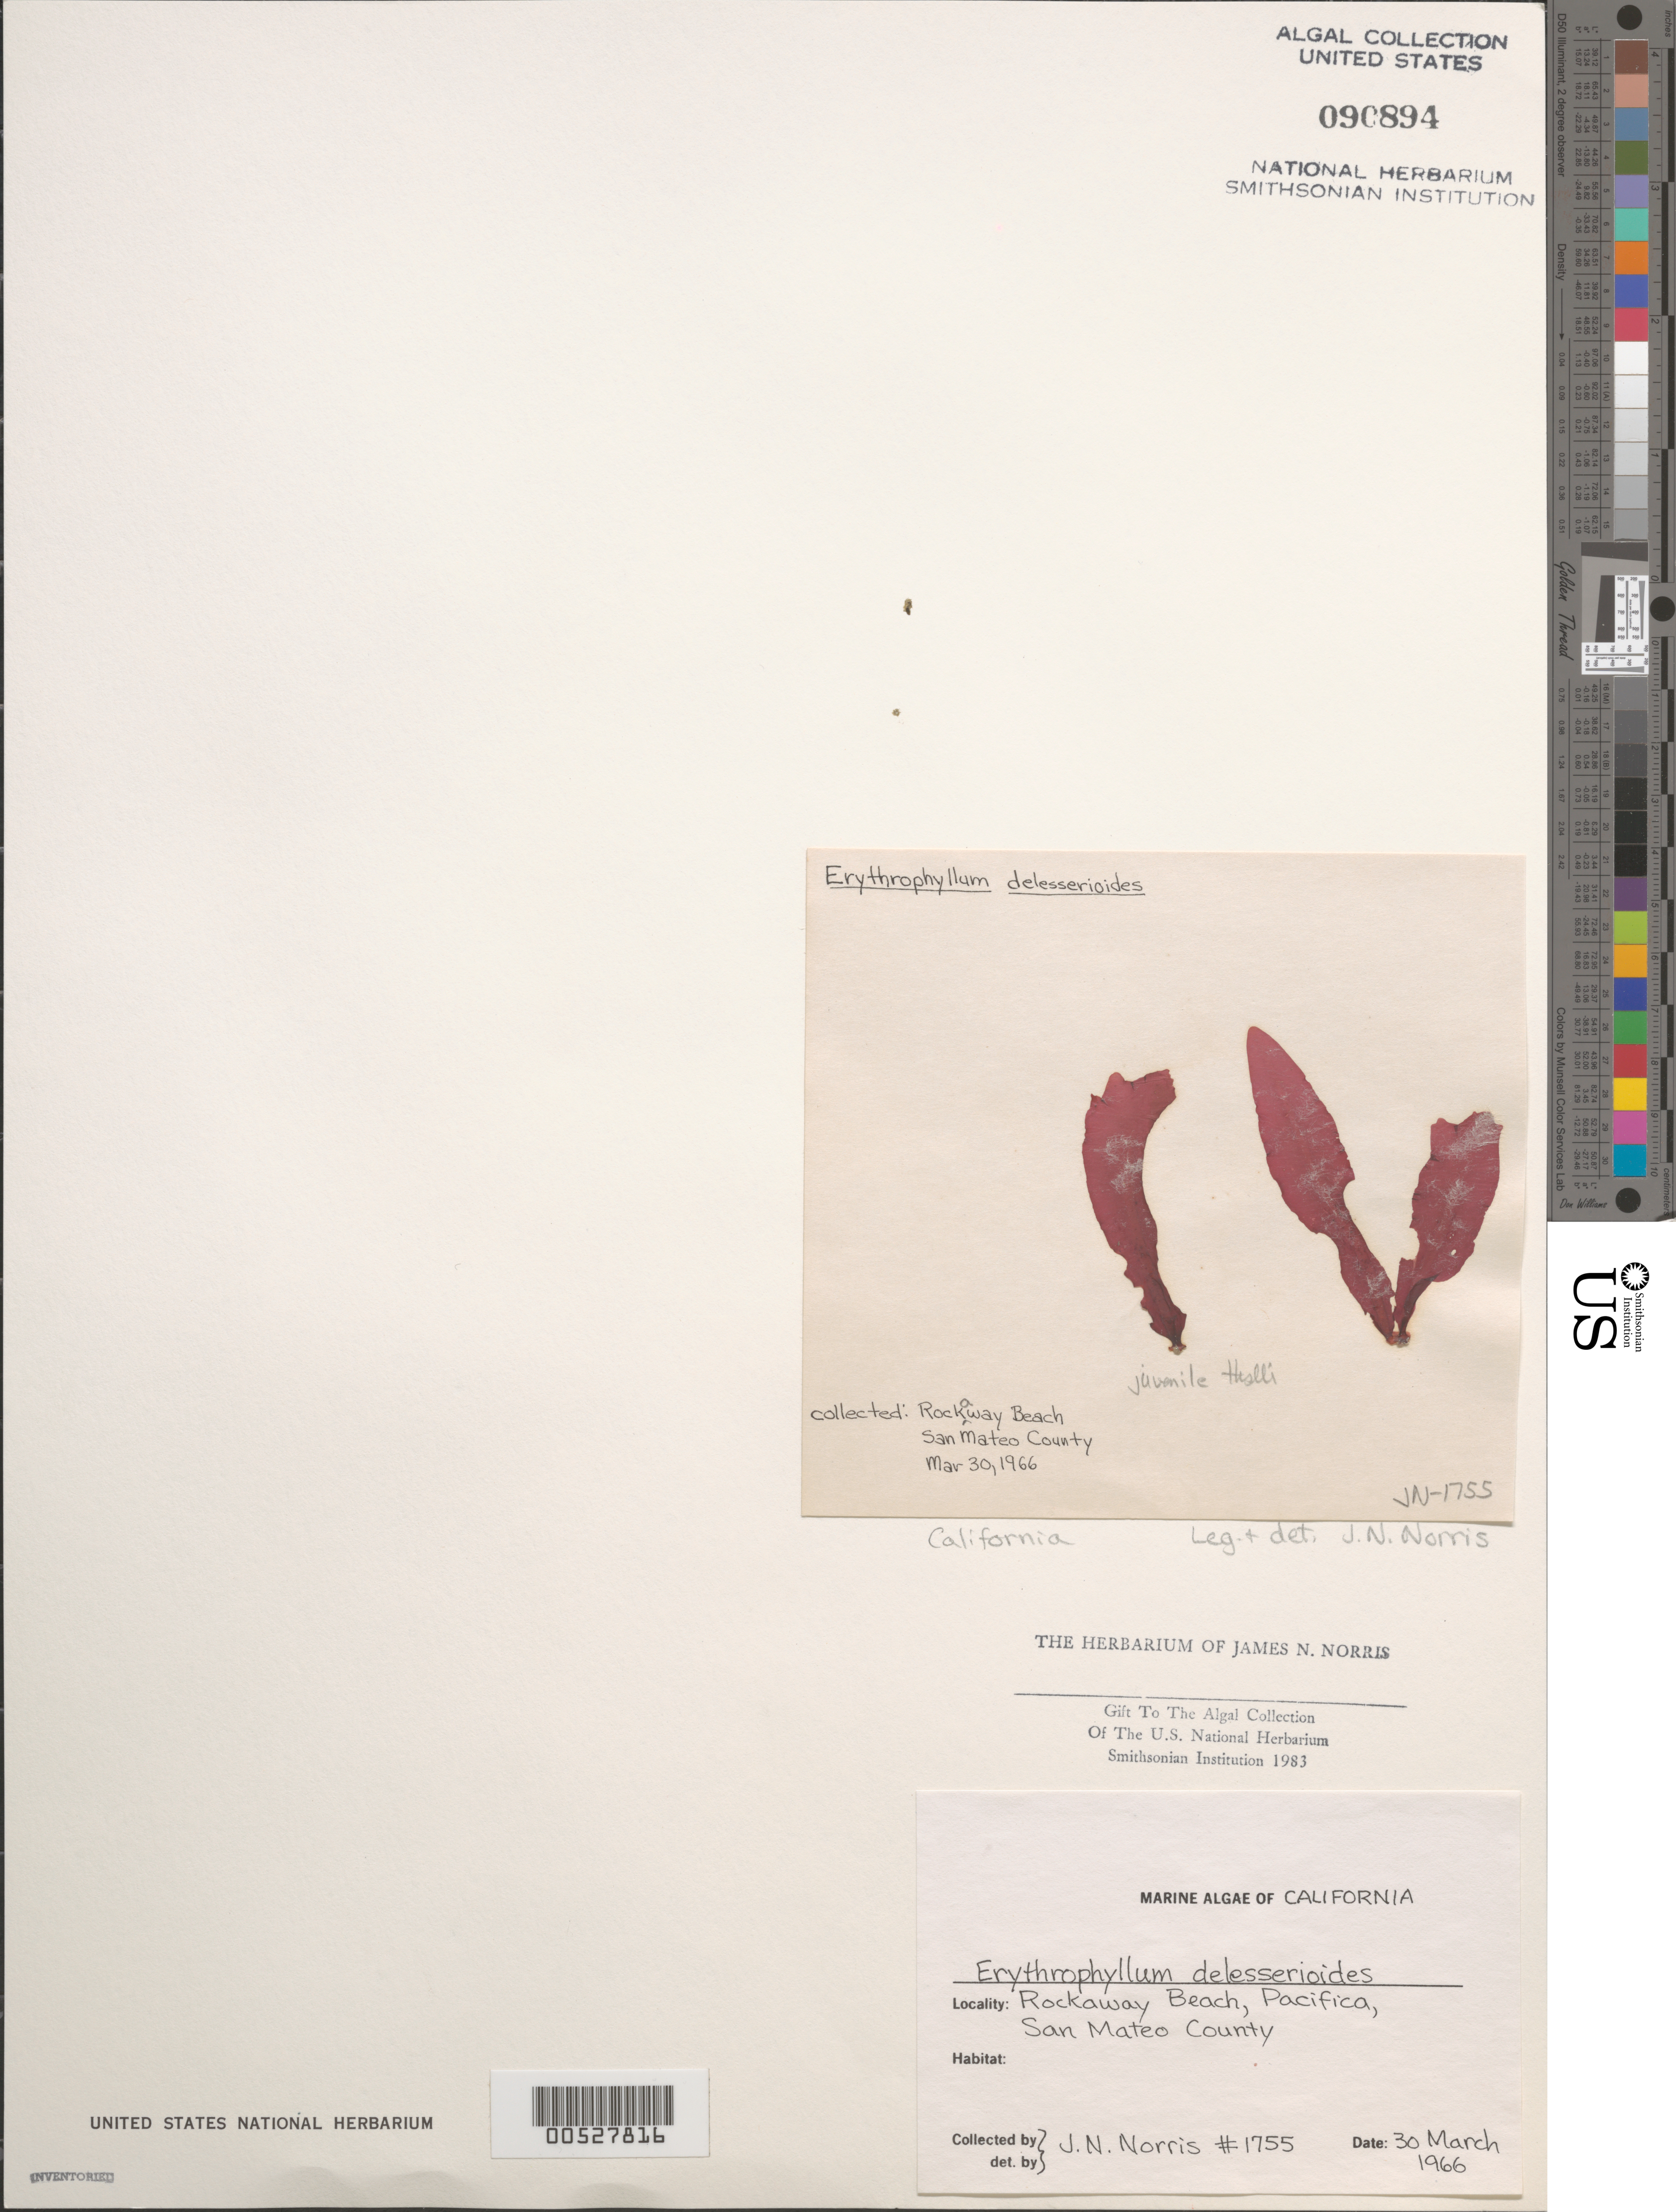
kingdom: Plantae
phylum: Rhodophyta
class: Florideophyceae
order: Gigartinales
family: Kallymeniaceae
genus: Erythrophyllum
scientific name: Erythrophyllum delesserioides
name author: J. Agardh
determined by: Norris, James N.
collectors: J. N. Norris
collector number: JN-1755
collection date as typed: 30 Mar 1966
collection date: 1966-03-30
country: United States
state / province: California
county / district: San Mateo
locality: Rockaway Beach, Pacifica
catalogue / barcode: US 90894